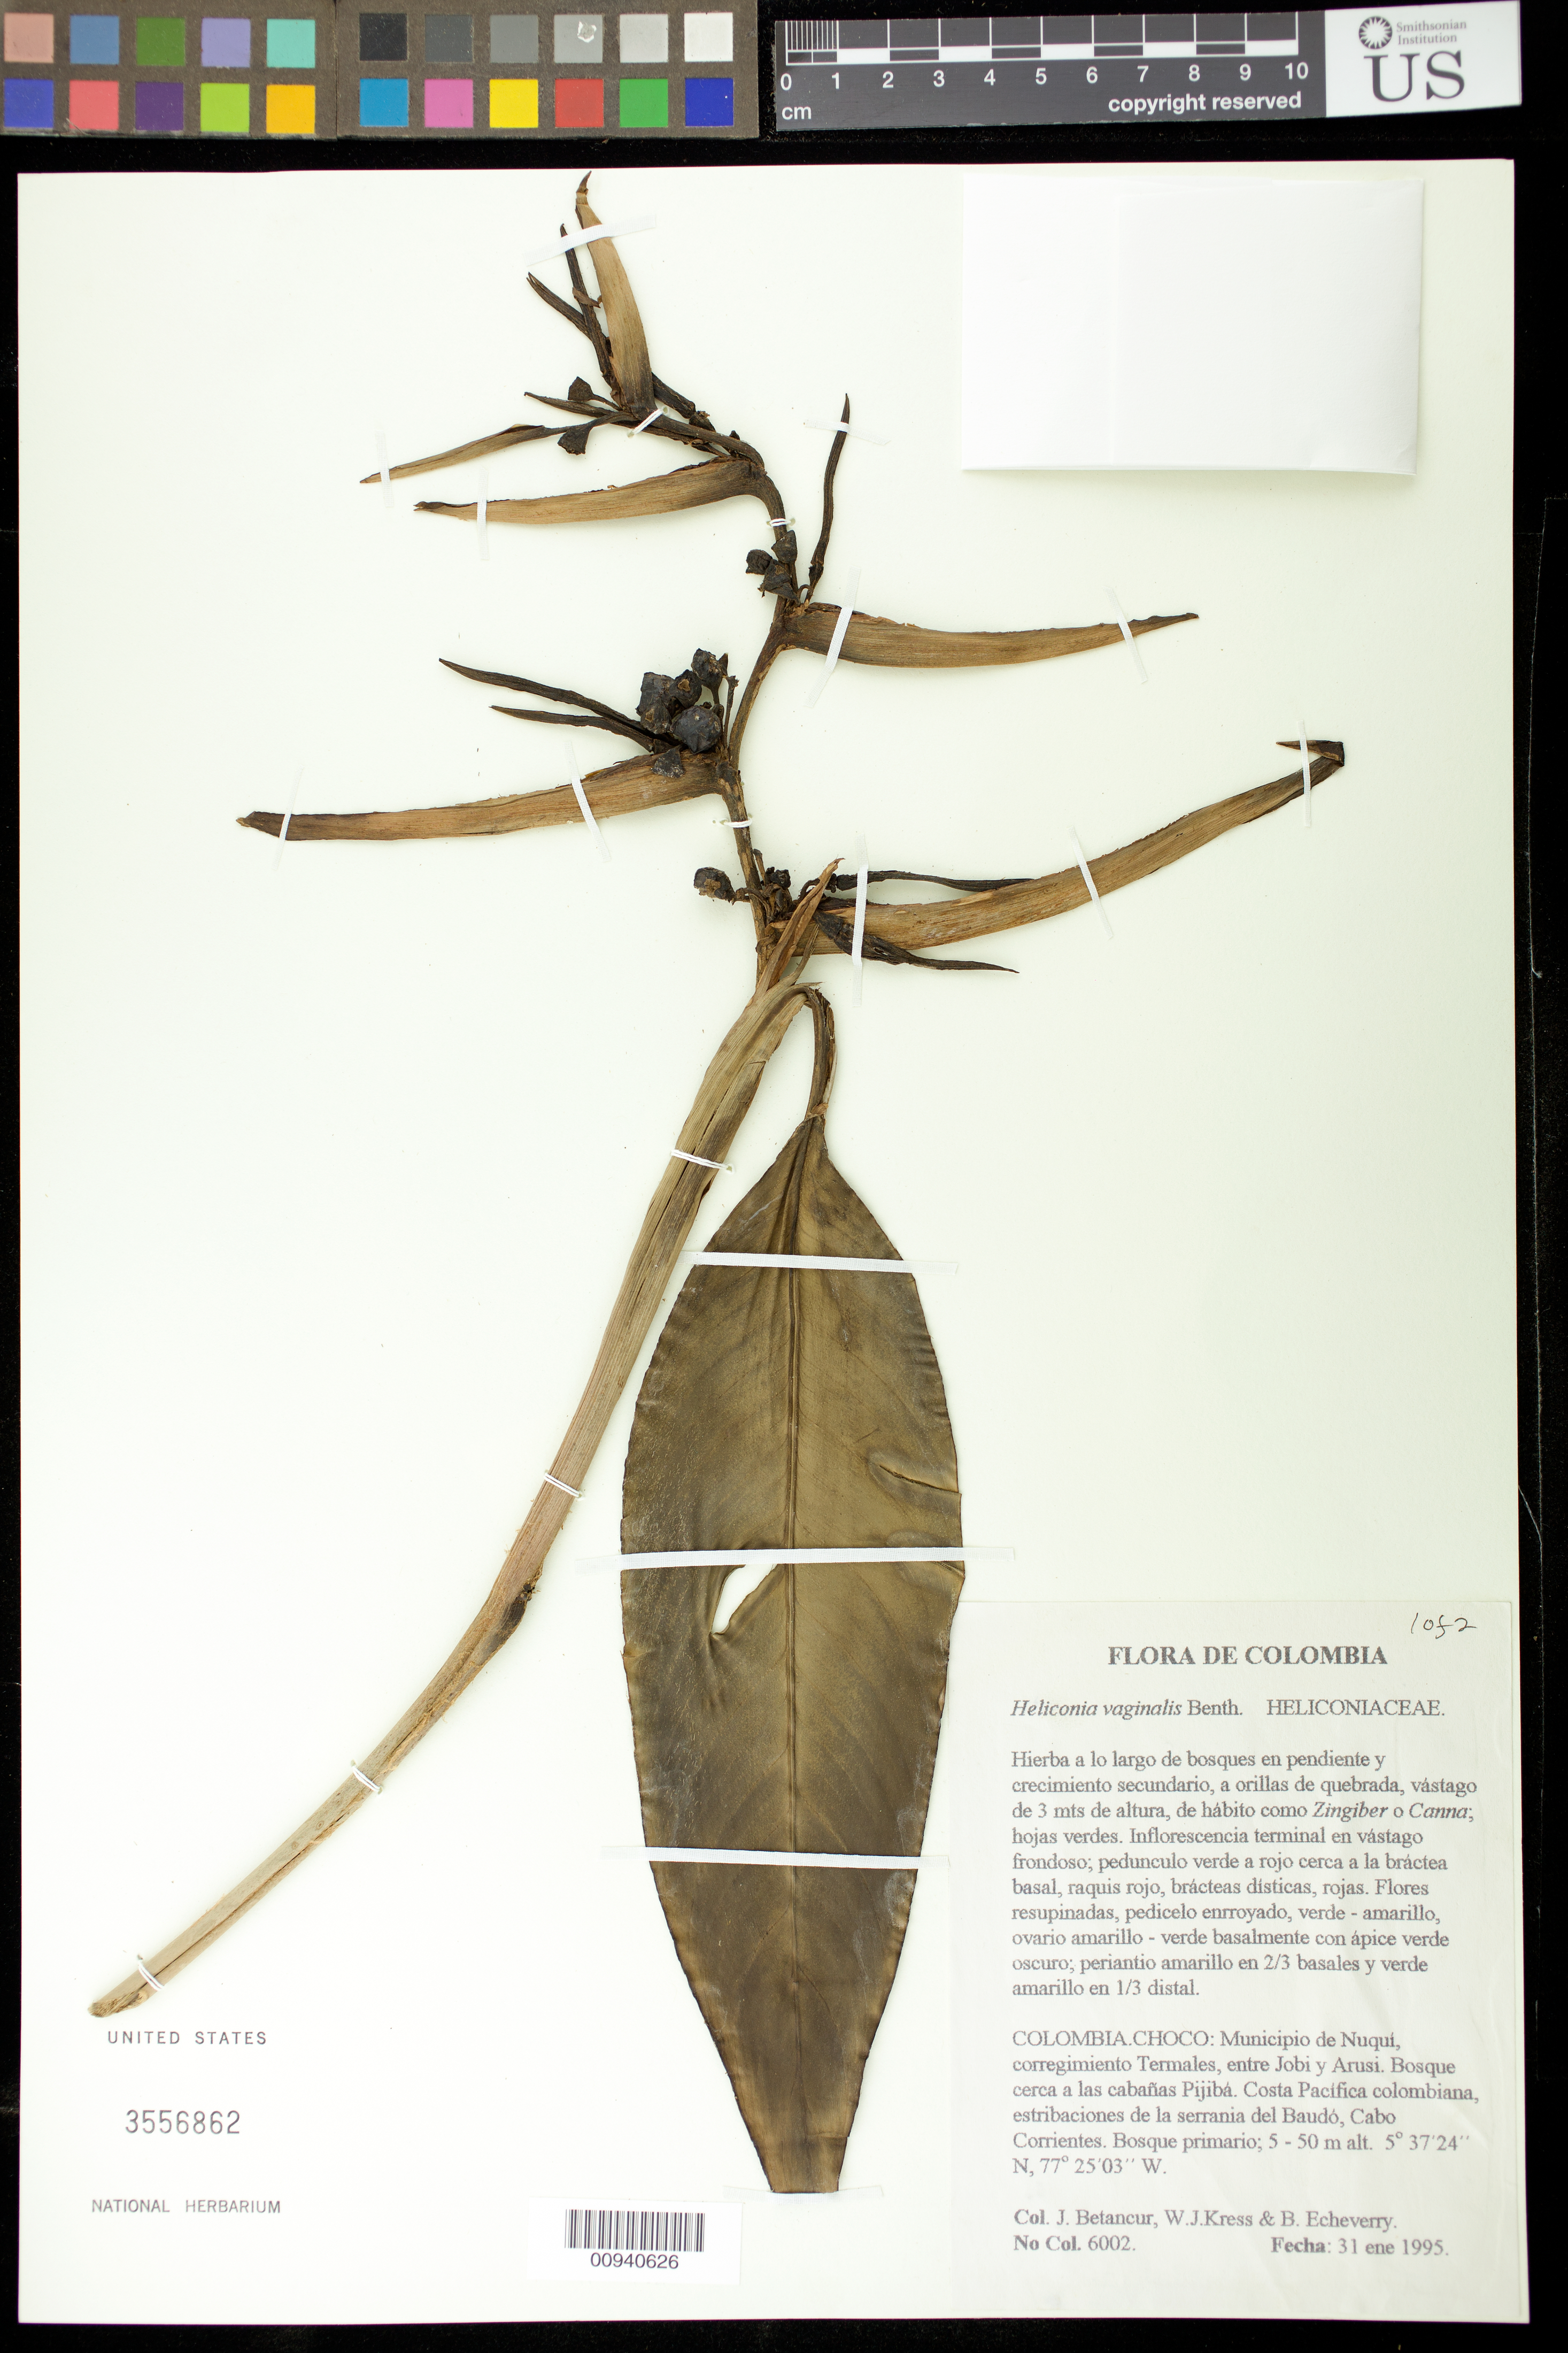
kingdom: Plantae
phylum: Tracheophyta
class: Liliopsida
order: Zingiberales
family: Heliconiaceae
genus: Heliconia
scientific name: Heliconia vaginalis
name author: Benth.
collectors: J. C. Betancur, W. J. Kress & B. Echeverry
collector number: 6002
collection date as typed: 31 Jan 1995 to 28 Jan 1995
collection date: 1995-01-28/1995-01-31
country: Colombia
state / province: Chocó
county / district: Nuqui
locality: Cabanas Pijiba, between Jobi and Arusi.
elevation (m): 5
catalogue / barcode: US 3556862